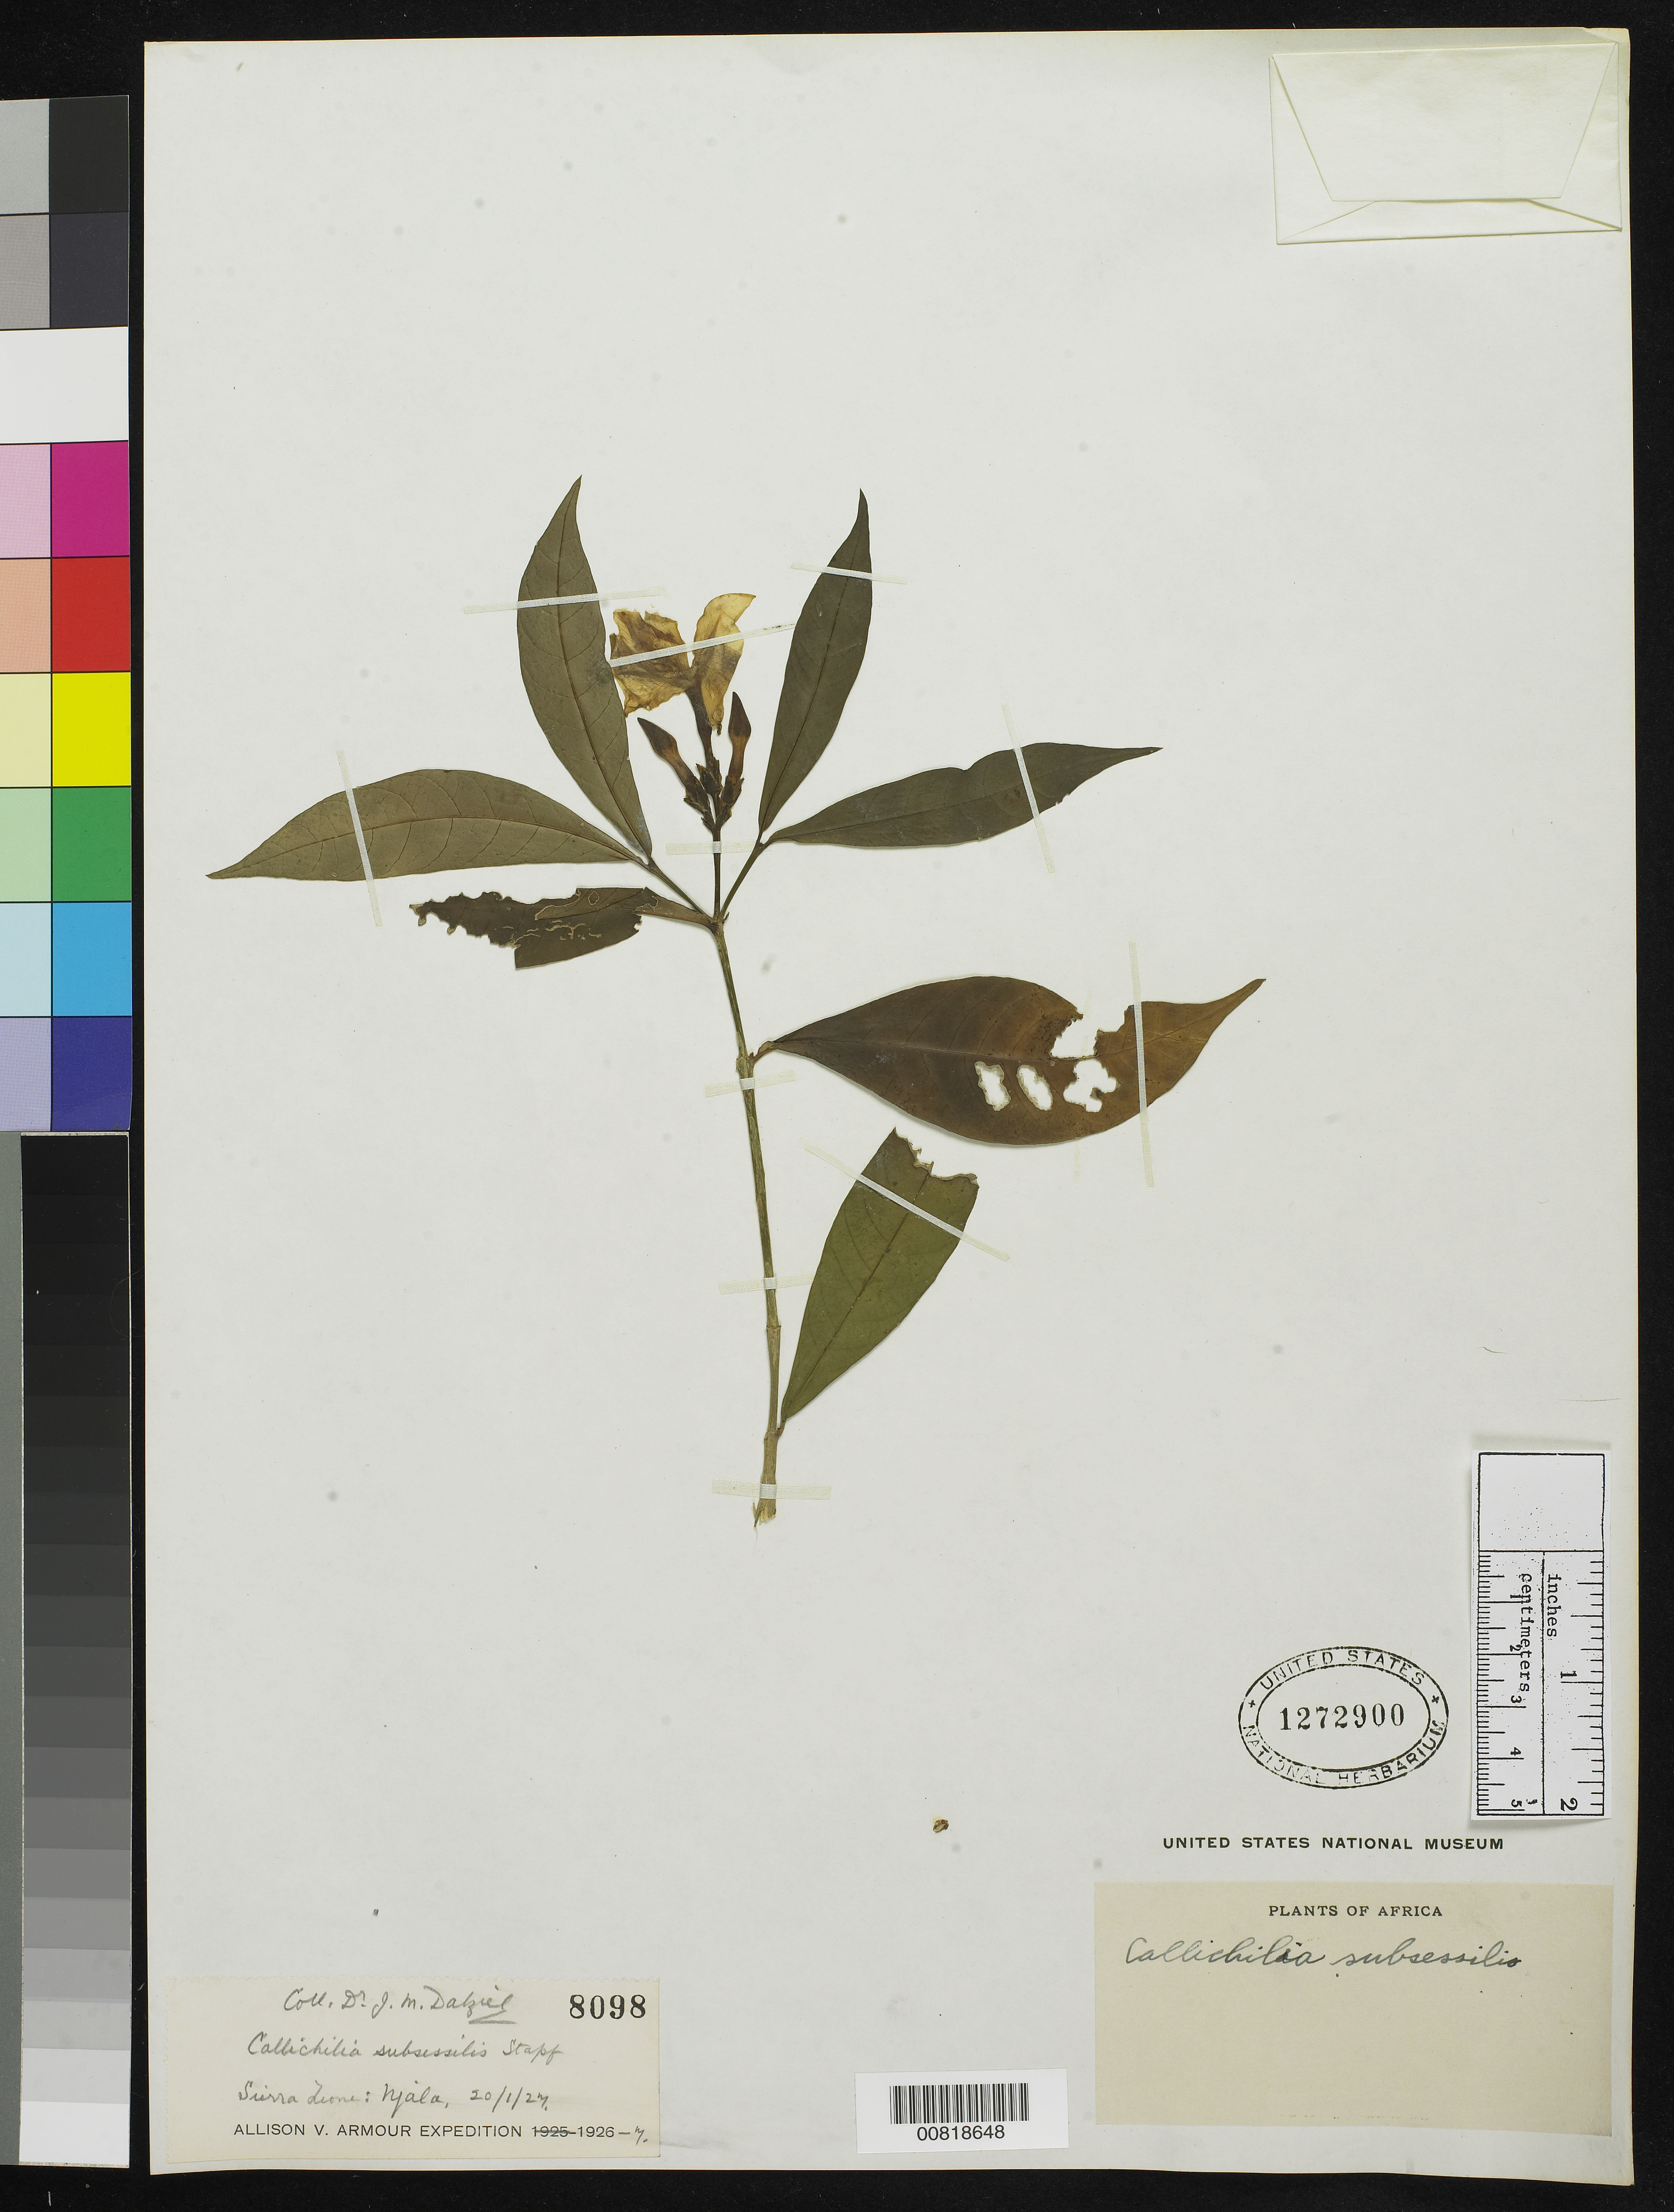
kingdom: Plantae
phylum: Tracheophyta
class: Magnoliopsida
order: Gentianales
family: Apocynaceae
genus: Callichilia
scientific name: Callichilia subsessilis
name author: (Benth.) Stapf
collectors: J. Dalziel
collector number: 8098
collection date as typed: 20 Jan 1927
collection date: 1927-01-20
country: Sierra Leone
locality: Njala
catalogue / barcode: US 1272900